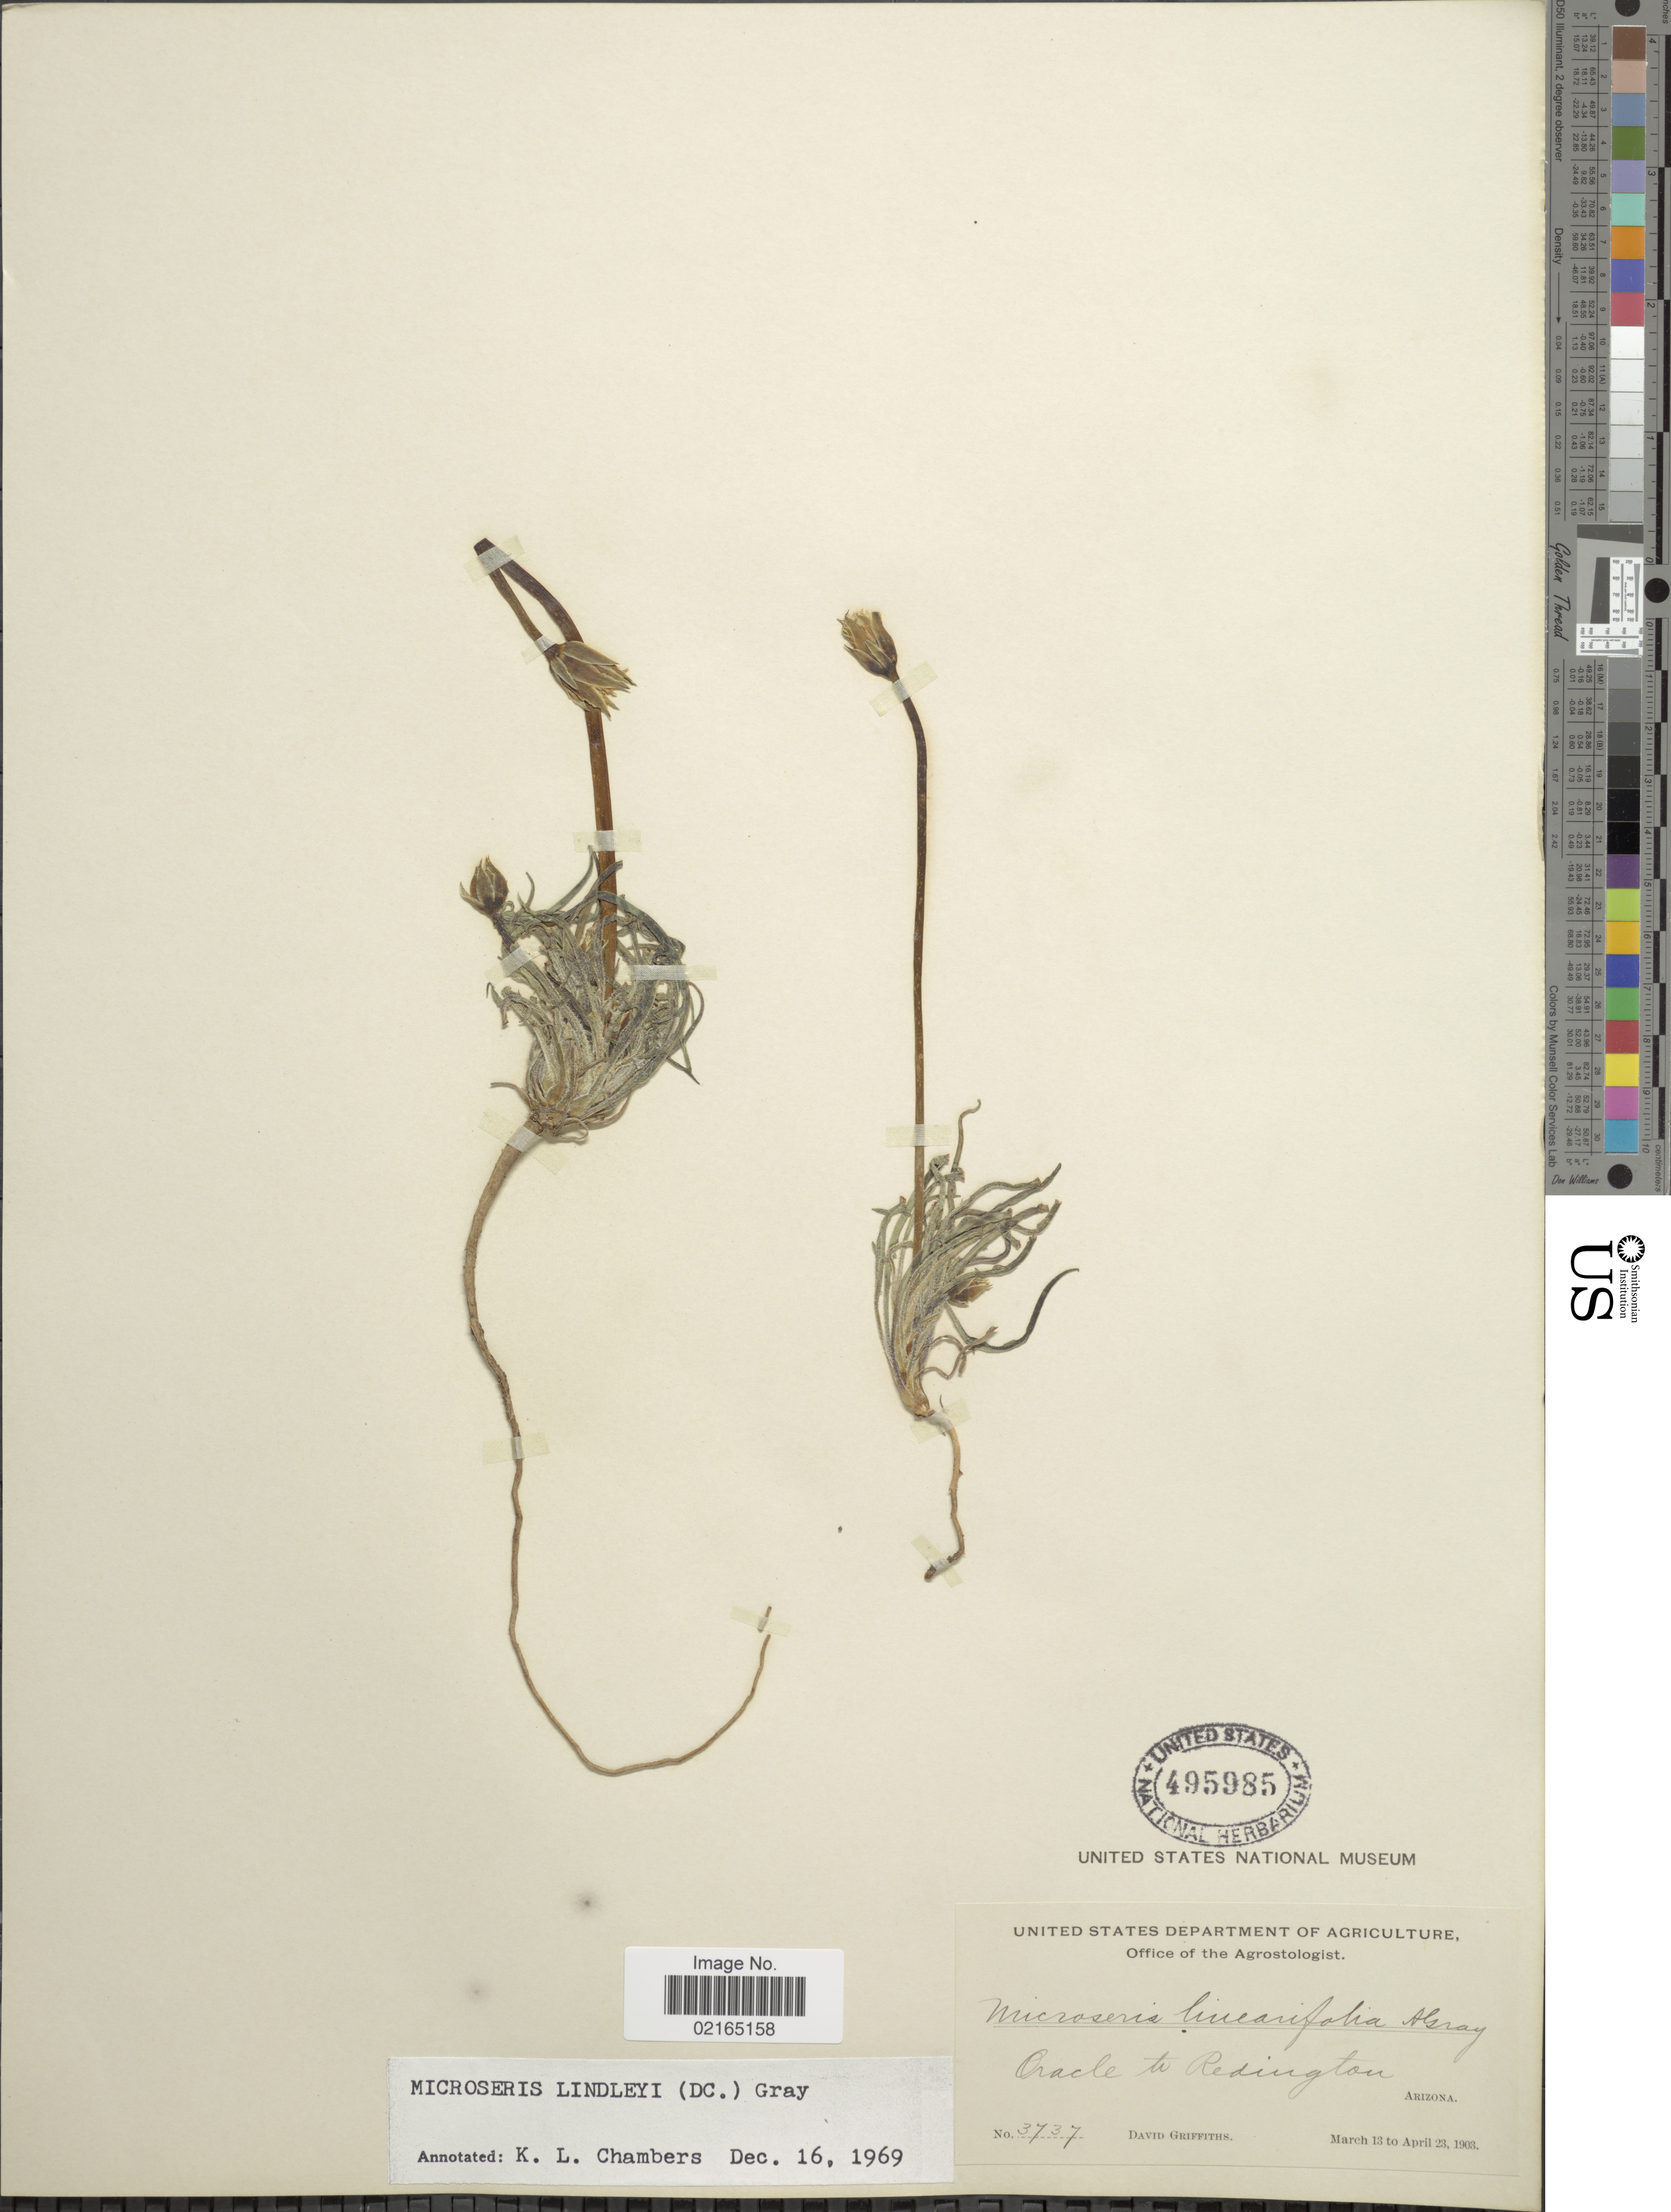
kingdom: Plantae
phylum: Tracheophyta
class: Magnoliopsida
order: Asterales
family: Asteraceae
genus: Uropappus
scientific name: Uropappus lindleyi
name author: (DC.) Nutt.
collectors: D. Griffiths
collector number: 3737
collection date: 1903-03-13/1903-04-23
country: United States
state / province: Arizona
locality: Oracle to Redington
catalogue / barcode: US 495985